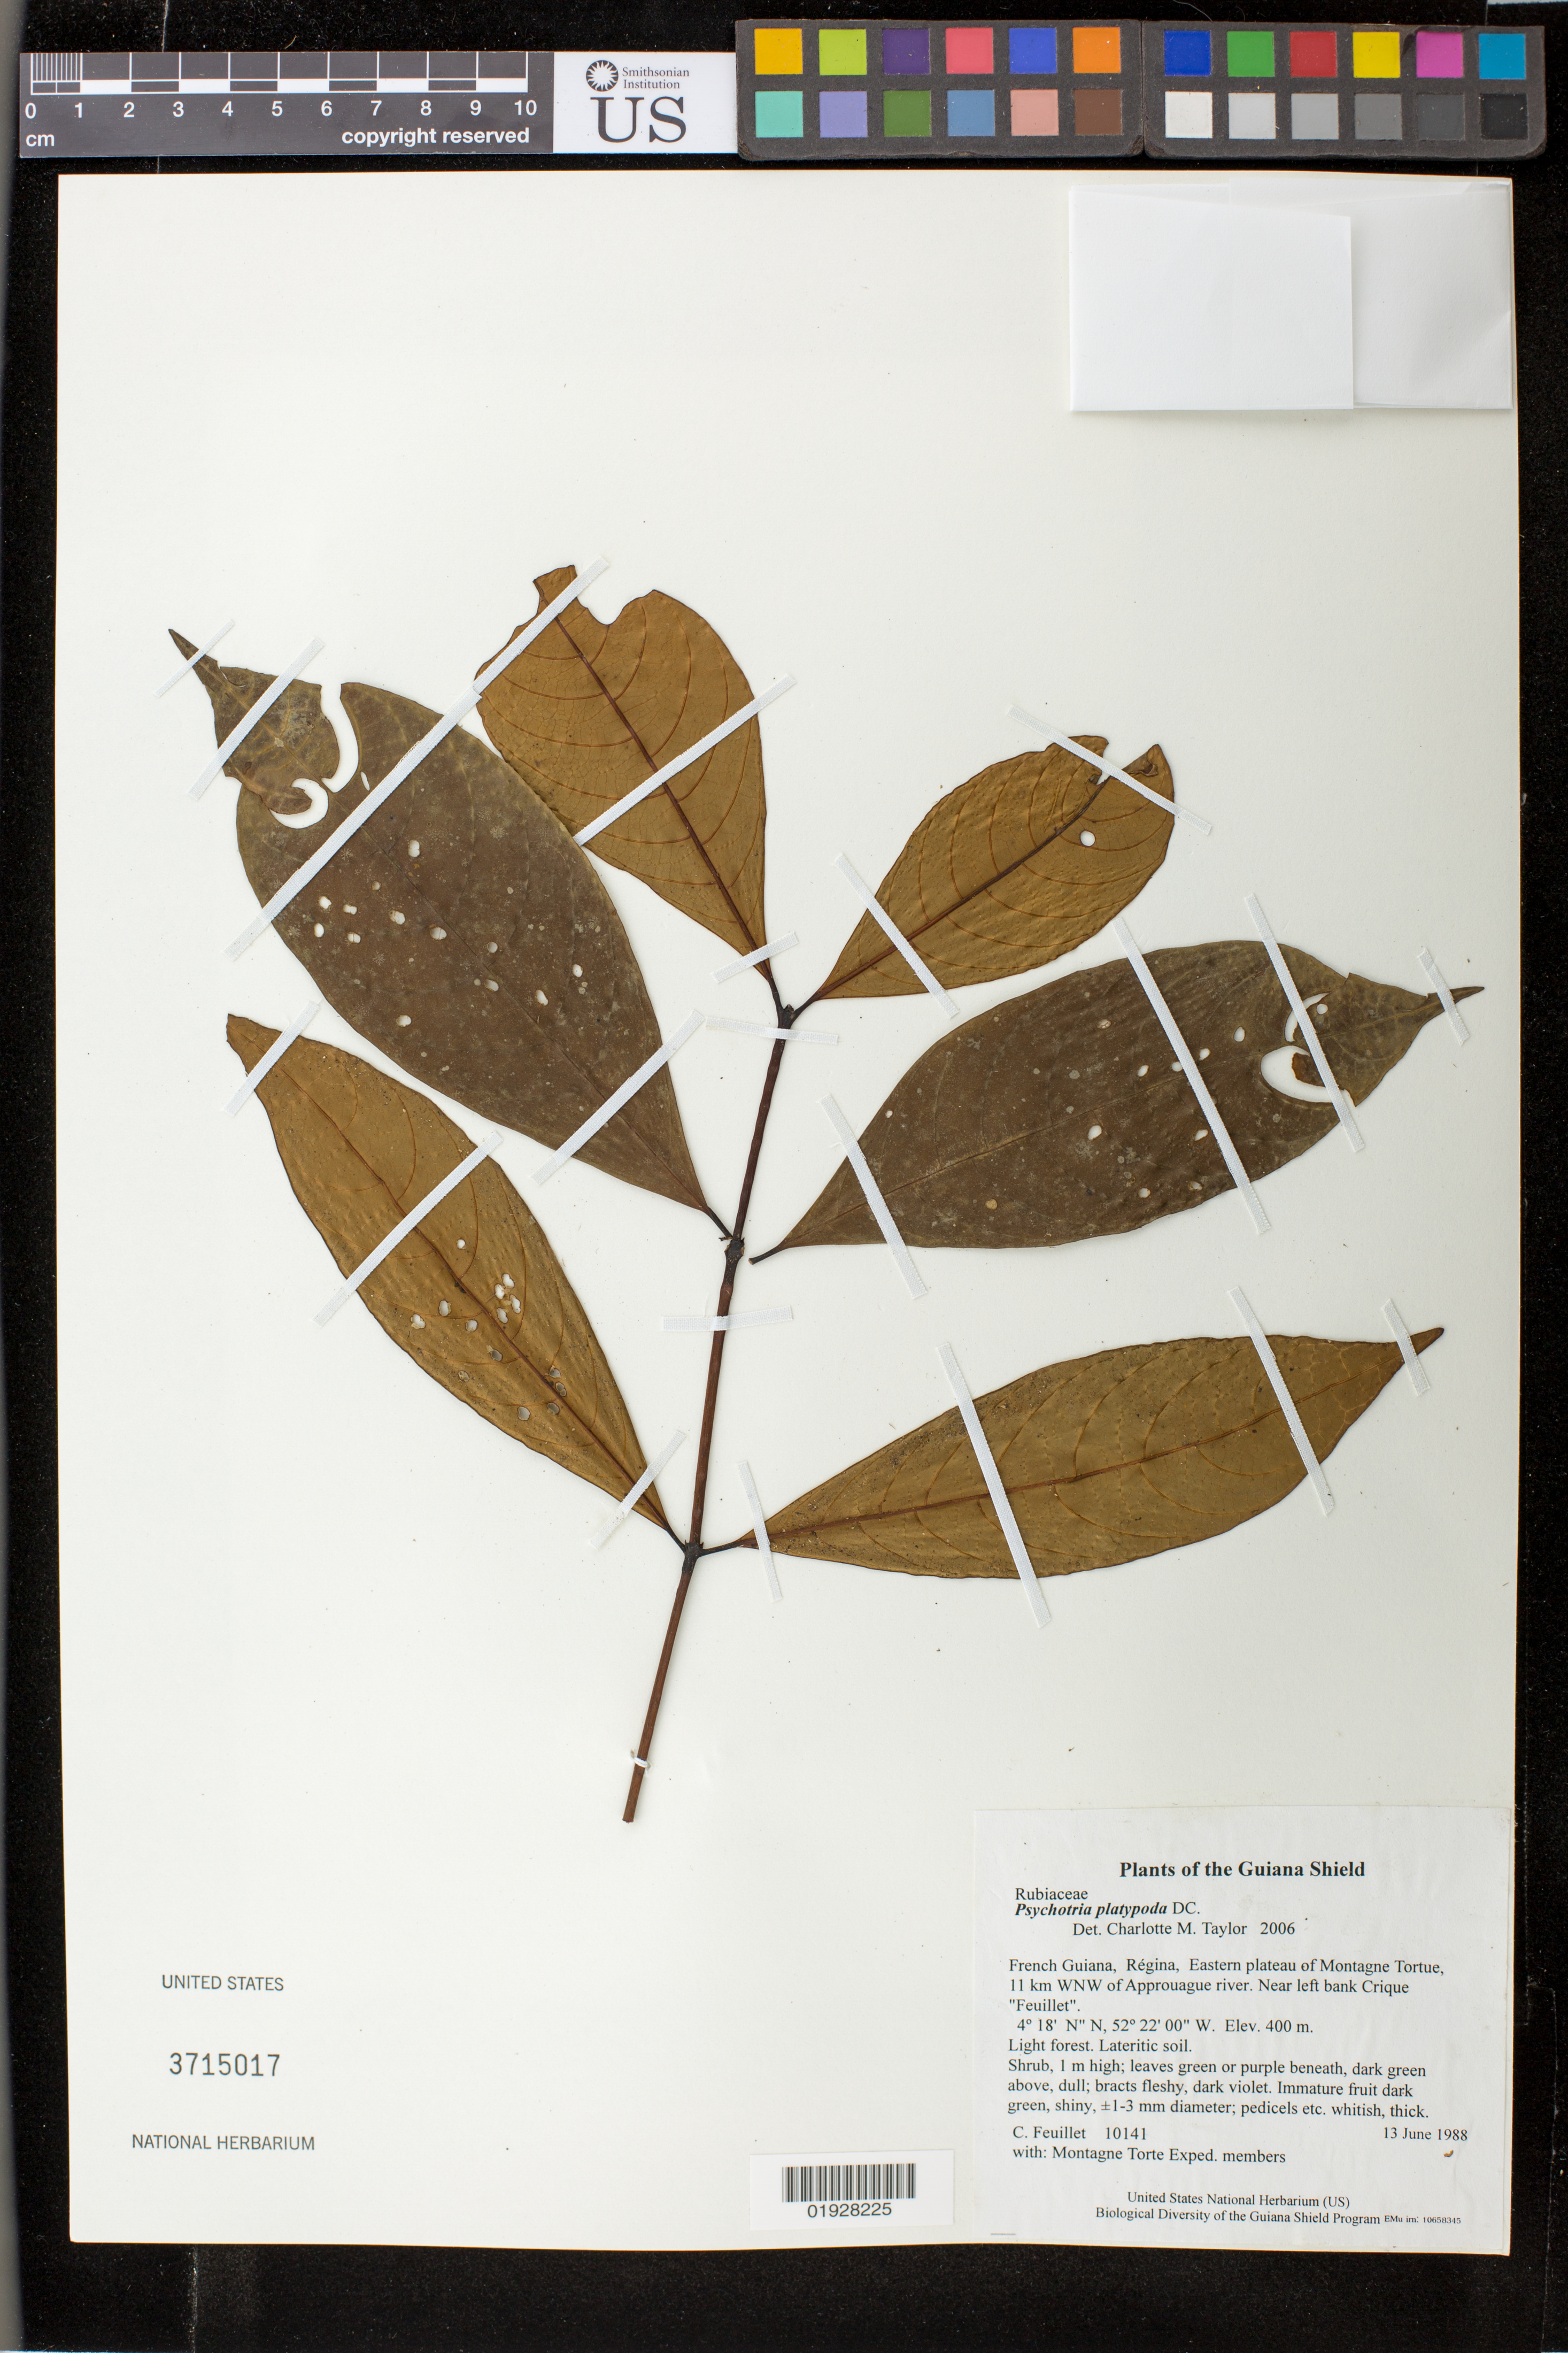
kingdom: Plantae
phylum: Tracheophyta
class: Magnoliopsida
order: Gentianales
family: Rubiaceae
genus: Palicourea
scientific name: Palicourea dichotoma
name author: (Rudge) Delprete & J.H. Kirkbr.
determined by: Kirkbride, J. H., Jr.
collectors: C. Feuillet & Montagne Torte Exped. members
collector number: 10141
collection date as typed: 13 June 1988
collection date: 1988-06-13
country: French Guiana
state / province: Cayenne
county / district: Regina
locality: Eastern plateau of Montagne Tortue, 11 km WNW of Approuague river. Near left bank Crique "Feuillet"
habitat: Light forest. Lateritic soil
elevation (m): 400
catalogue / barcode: US 3715017